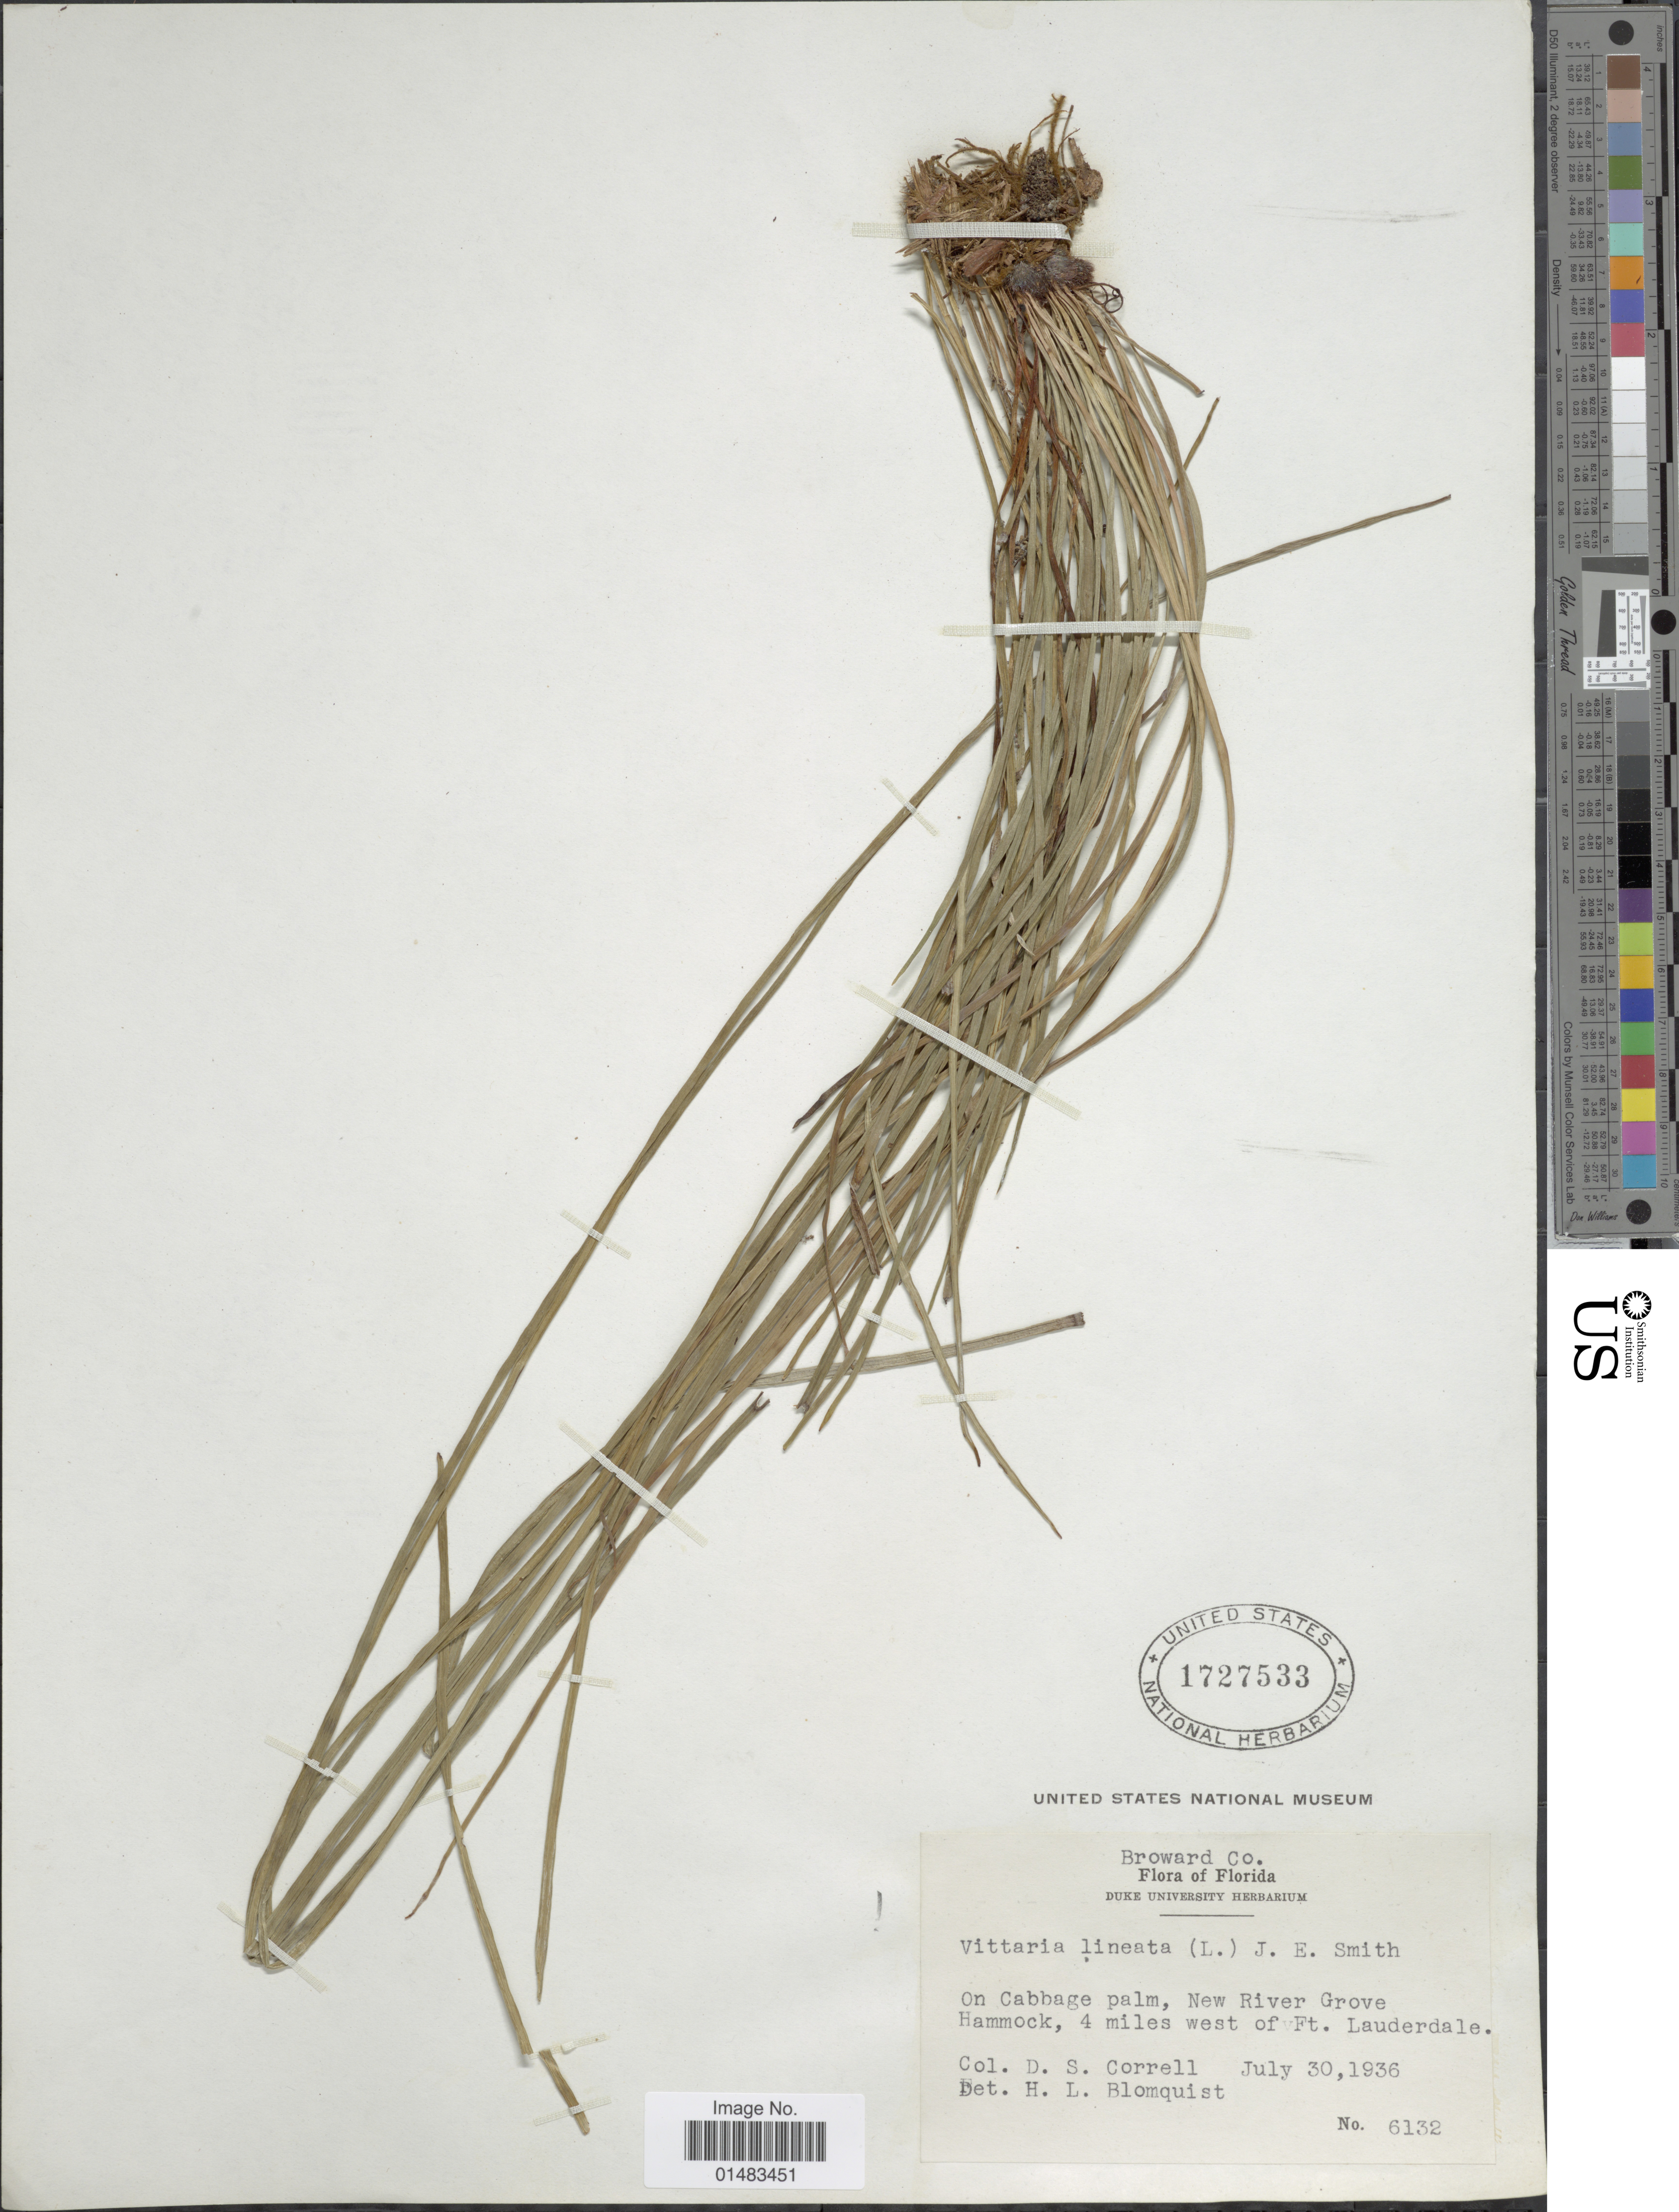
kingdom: Plantae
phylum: Tracheophyta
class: Polypodiopsida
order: Polypodiales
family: Pteridaceae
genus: Vittaria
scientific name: Vittaria lineata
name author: (L.) Sm.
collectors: D. S. Correll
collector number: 6132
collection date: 1936-07-30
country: United States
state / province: Florida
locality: Flora of Florida, On cabbage Palm, New River Grove Hammock, 4 miles west of Ft. Lauderdale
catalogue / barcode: US 1727533